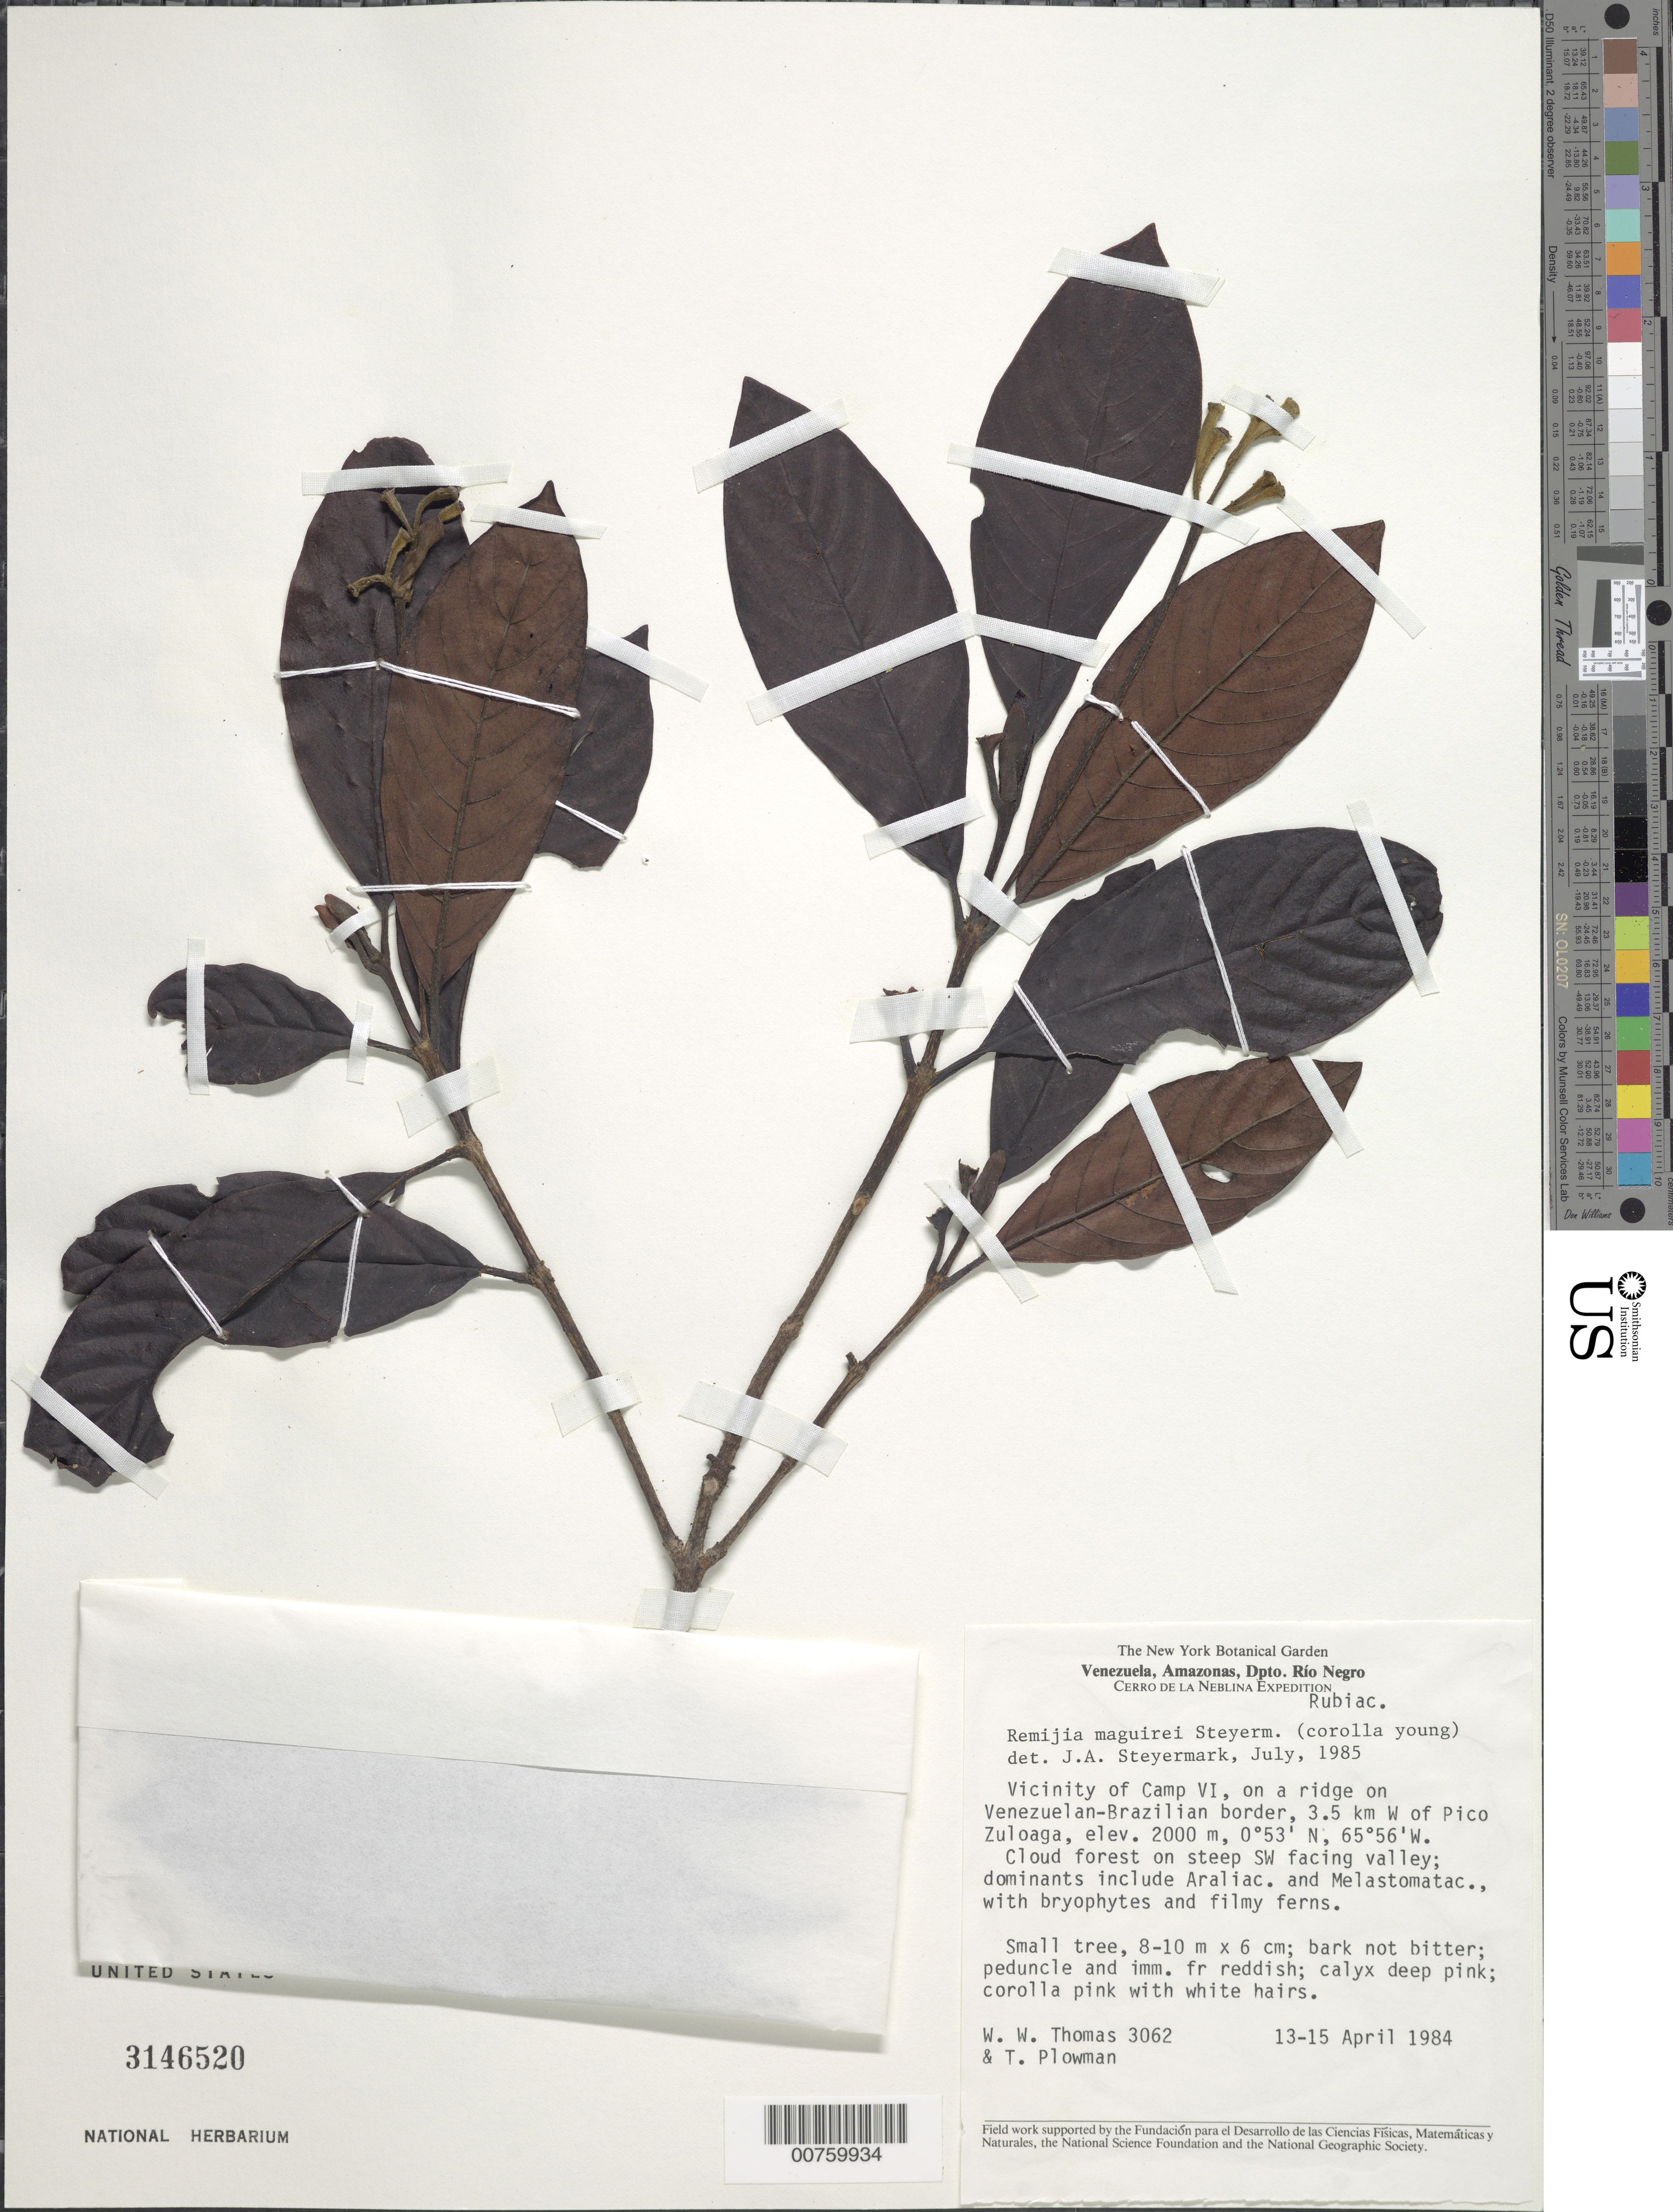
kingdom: Plantae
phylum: Tracheophyta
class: Magnoliopsida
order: Gentianales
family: Rubiaceae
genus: Remijia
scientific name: Remijia maguirei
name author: Steyerm.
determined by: Steyermark, Julian A., (VEN)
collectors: W. W. Thomas & T. Plowman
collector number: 3062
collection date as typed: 13-Apr-78 to 15-Apr-78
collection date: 1978-04-13/1978-04-15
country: Venezuela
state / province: Amazonas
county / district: Río Negro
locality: Pico Zuloga, 3.5 km W of, near Camp VI, Venezuelan-Brazilian border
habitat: Cloud forest on steep SW facing valley; dominants include Araliac, Melastomataceae., with bryophytes and filmy ferns.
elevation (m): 2000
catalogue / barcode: US 3146520